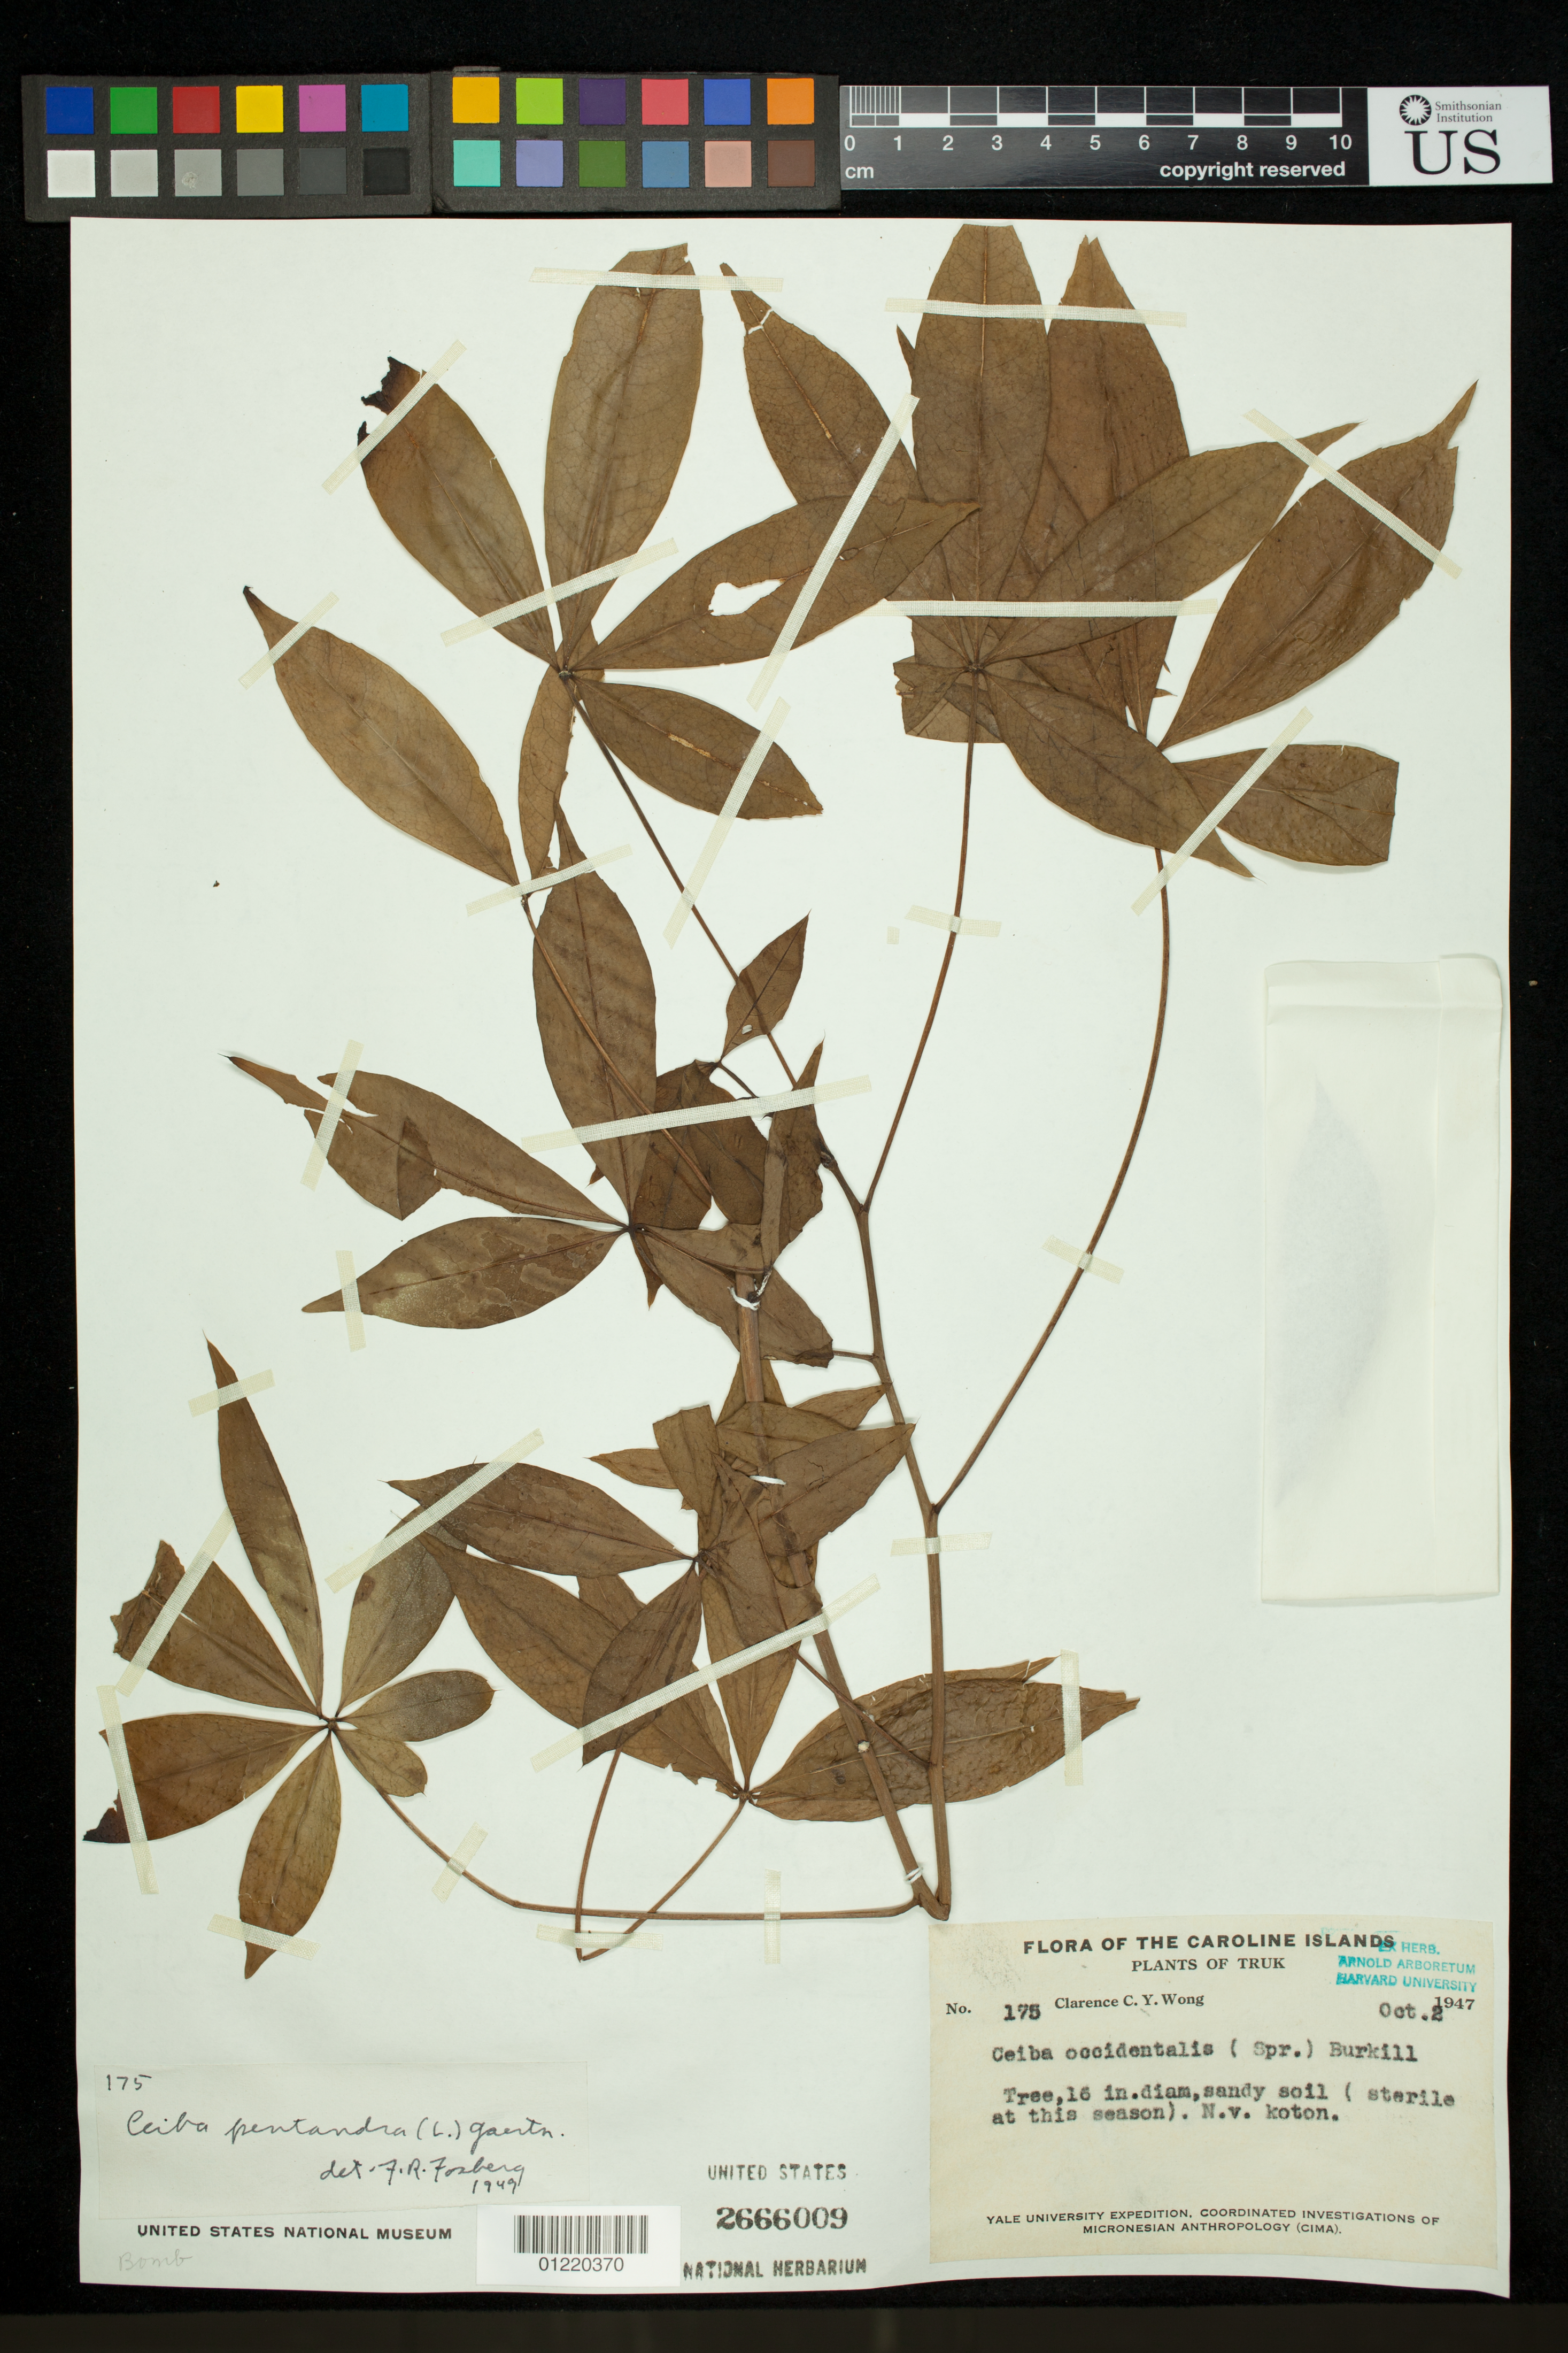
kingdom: Plantae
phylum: Tracheophyta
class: Magnoliopsida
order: Malvales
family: Malvaceae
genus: Ceiba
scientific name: Ceiba pentandra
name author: (L.) Gaertn.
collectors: C. Wong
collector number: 175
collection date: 1947-10-02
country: Micronesia, Federated States of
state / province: Truk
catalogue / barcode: US 2666009